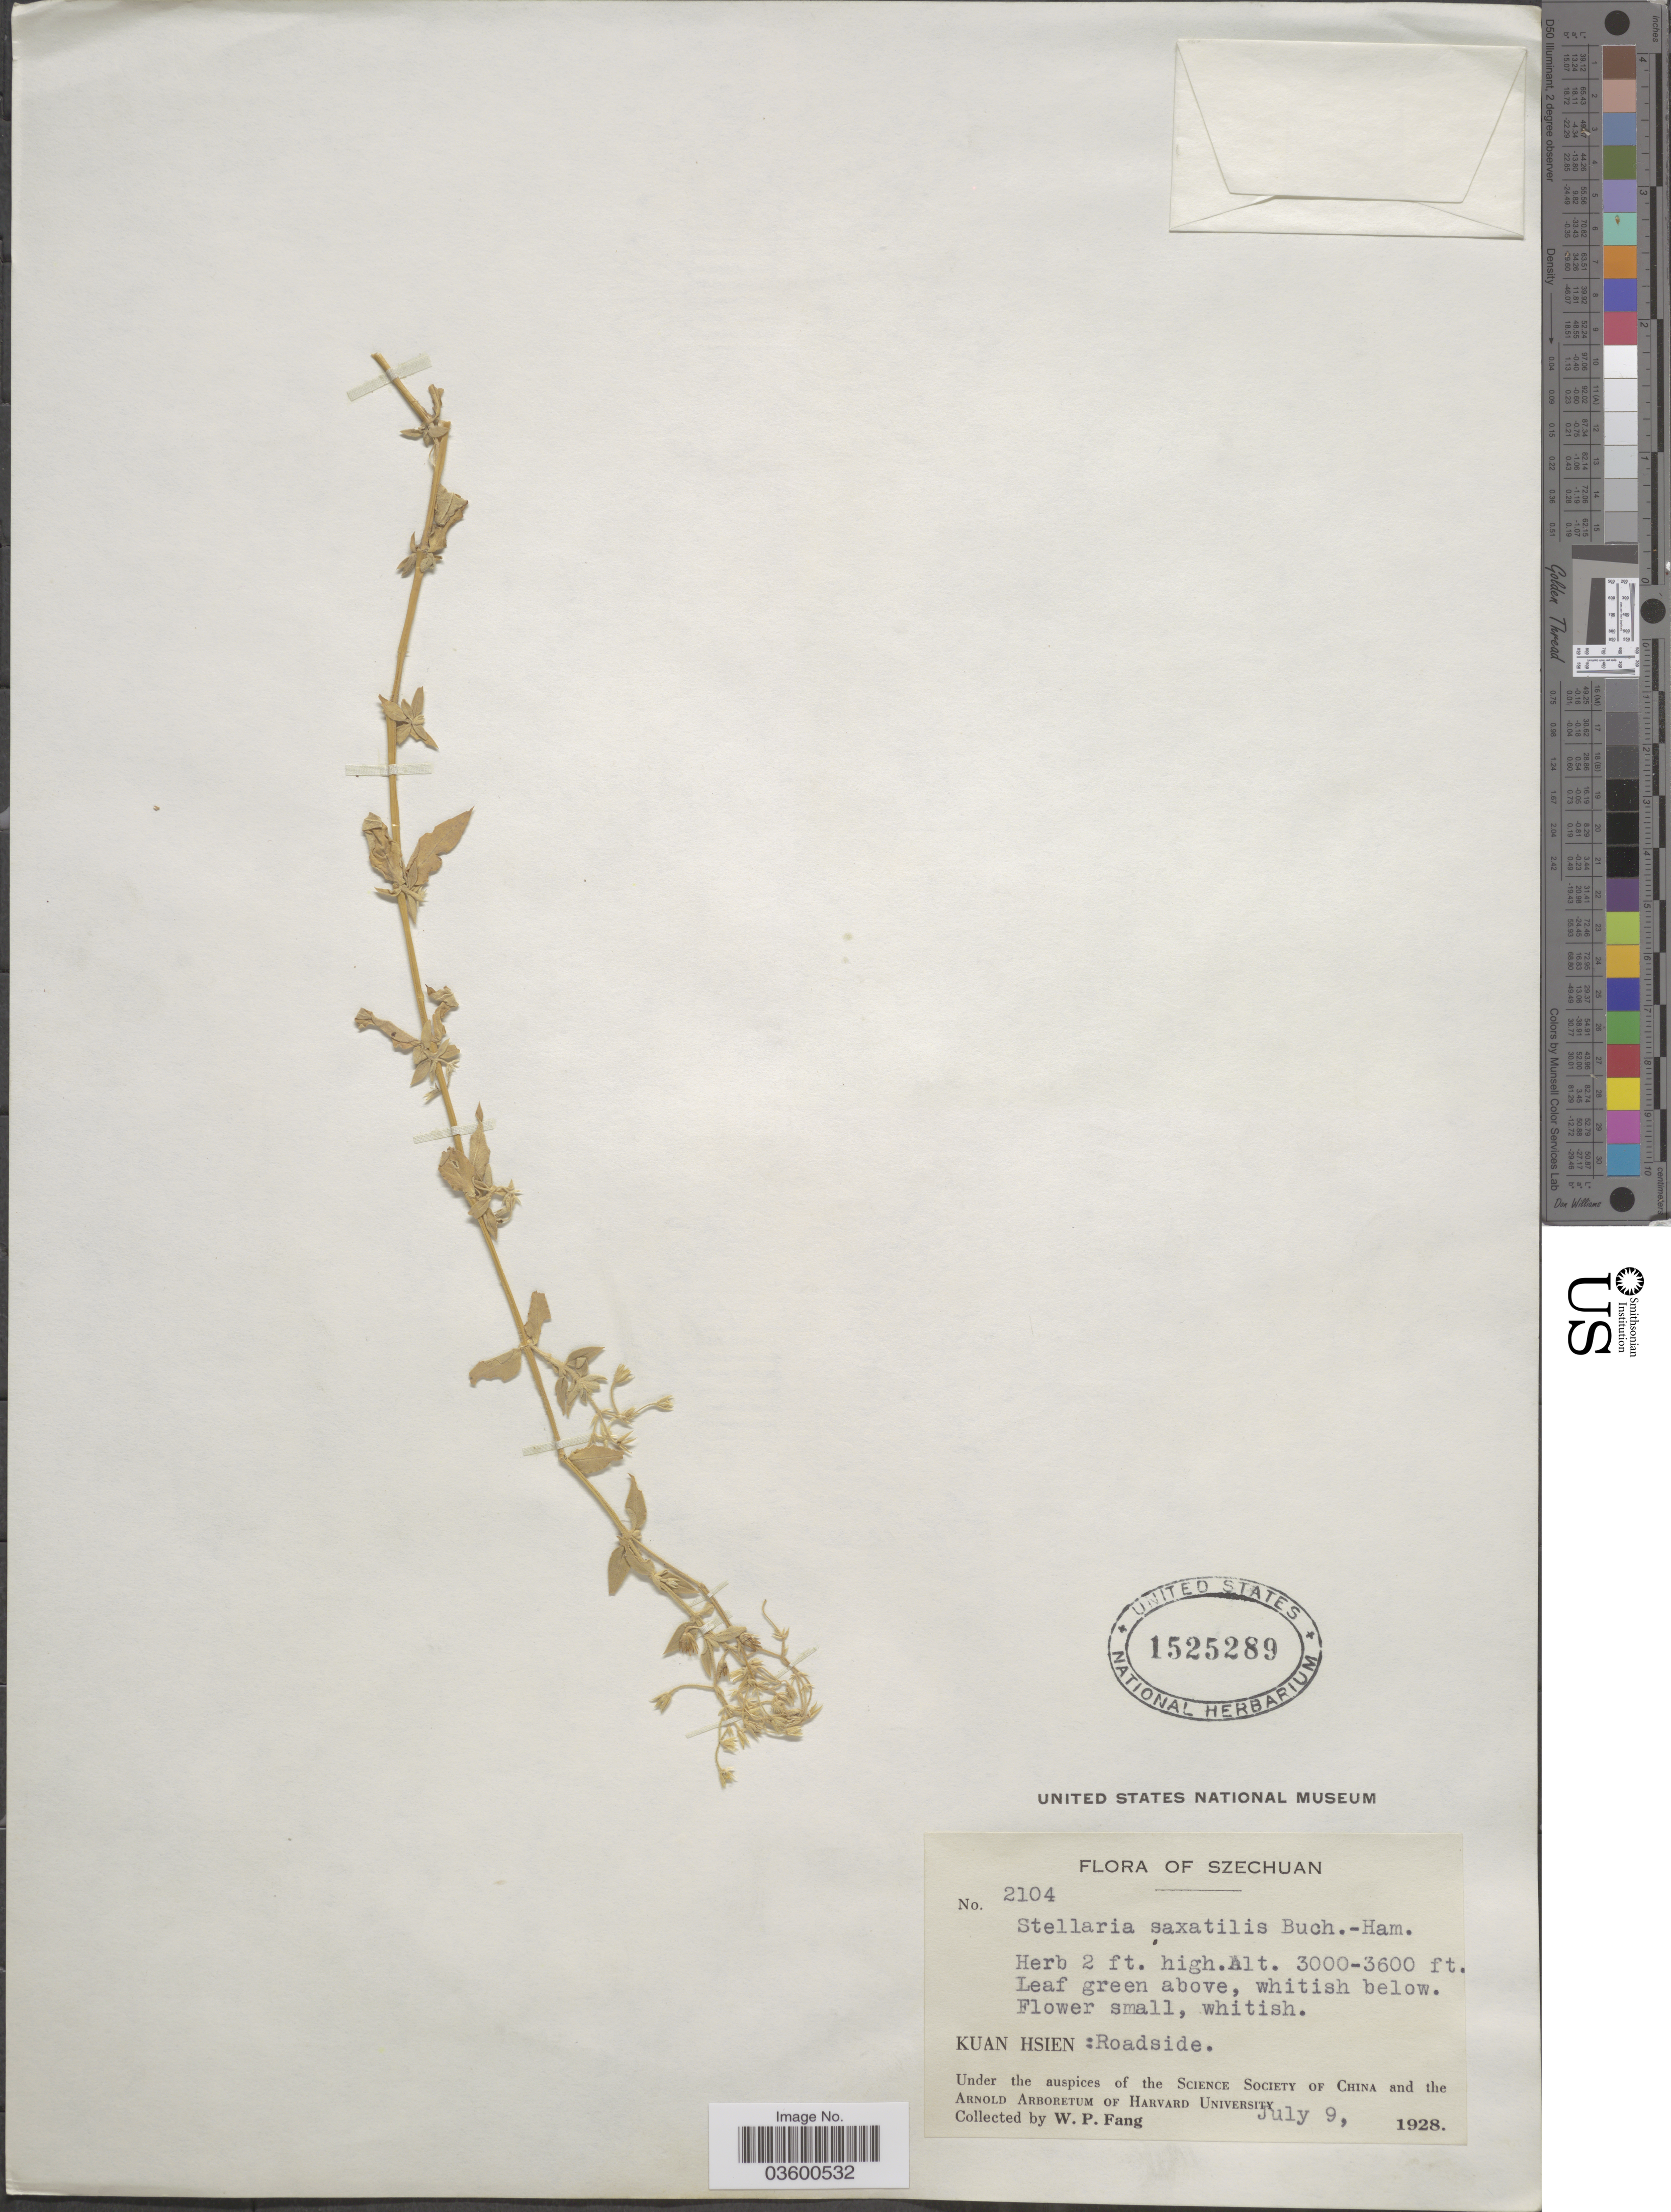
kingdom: Plantae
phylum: Tracheophyta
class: Magnoliopsida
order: Caryophyllales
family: Caryophyllaceae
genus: Stellaria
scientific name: Stellaria saxatilis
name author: Buch.-Ham. ex D. Don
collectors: W. P. Fang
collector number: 2104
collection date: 1928-07-09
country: China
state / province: Sichuan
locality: Szechuan. Kuan Hsien: Roadside.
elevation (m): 914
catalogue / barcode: US 1525289